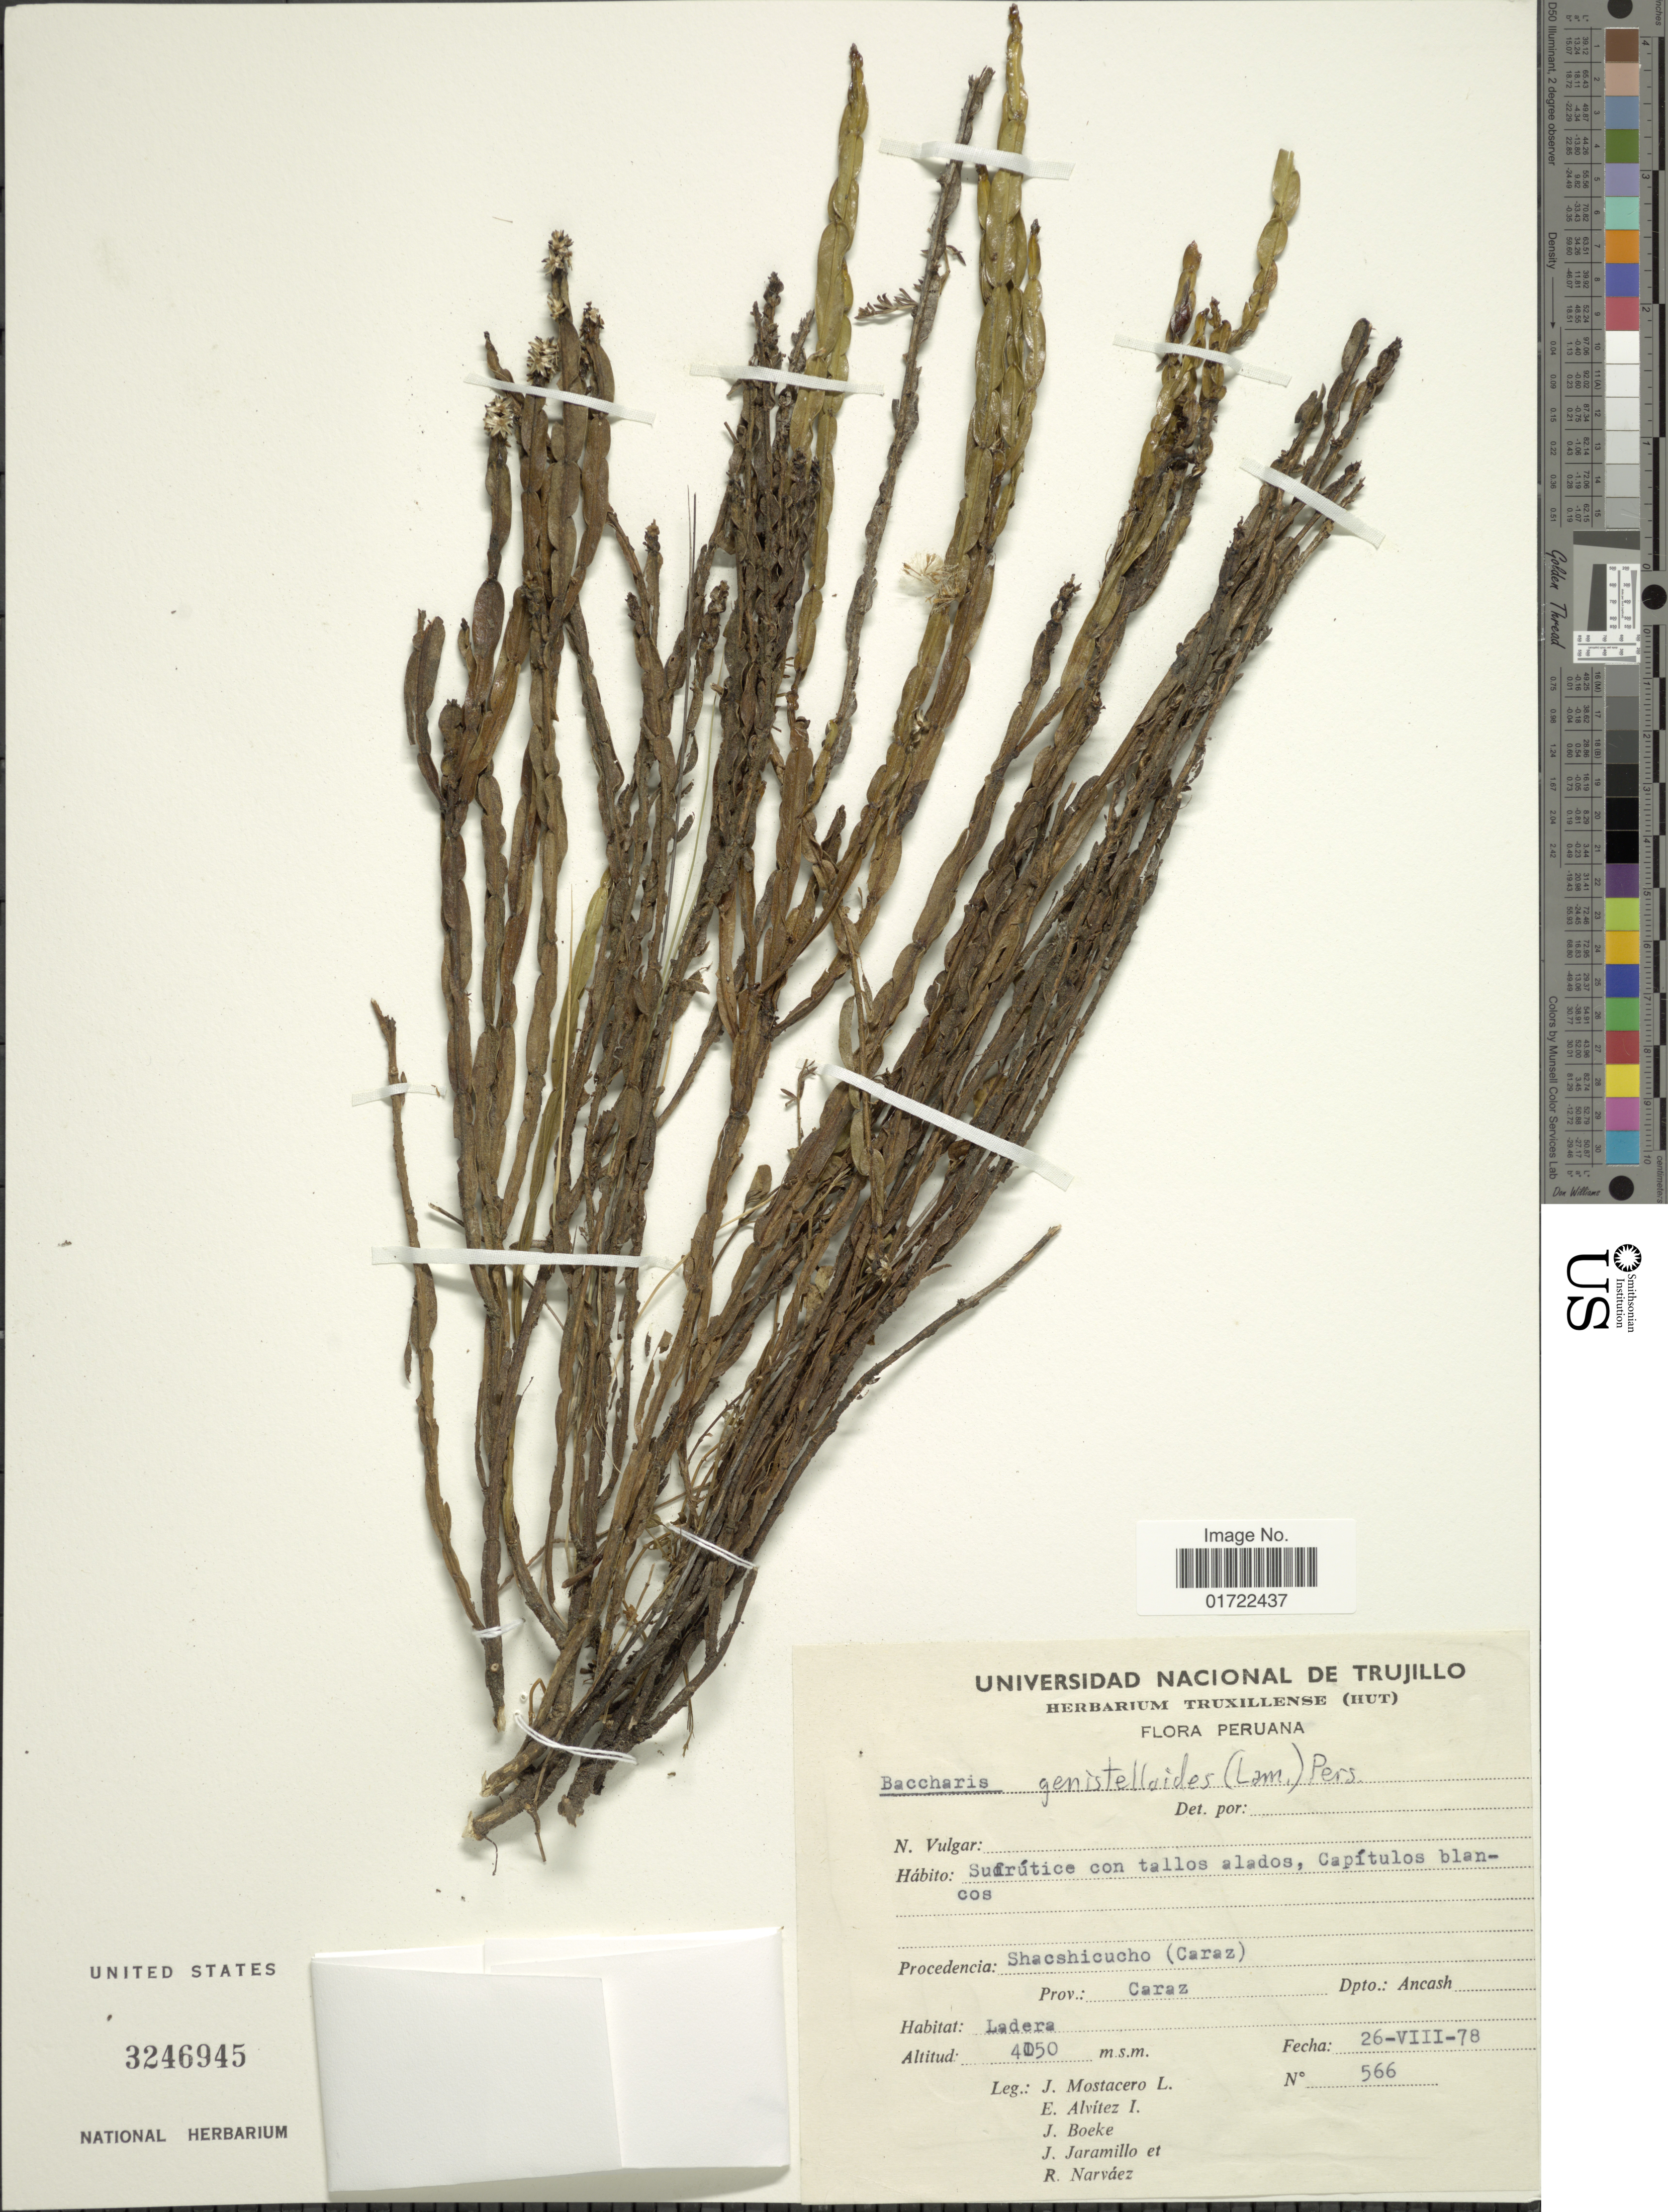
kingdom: Plantae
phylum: Tracheophyta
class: Magnoliopsida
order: Asterales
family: Asteraceae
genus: Baccharis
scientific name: Baccharis genistelloides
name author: (Lam.) Pers.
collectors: J. Mostacero L., E. Alvitez I., J. D. Boeke, J. Jaramillo & R. Narváez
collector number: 566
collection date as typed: Transcribed d/m/y: 26/8/78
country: Peru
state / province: Ancash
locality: Procedencia: Shacshicucho (Caraz) Prov. Caraz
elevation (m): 4050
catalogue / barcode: US 3246945